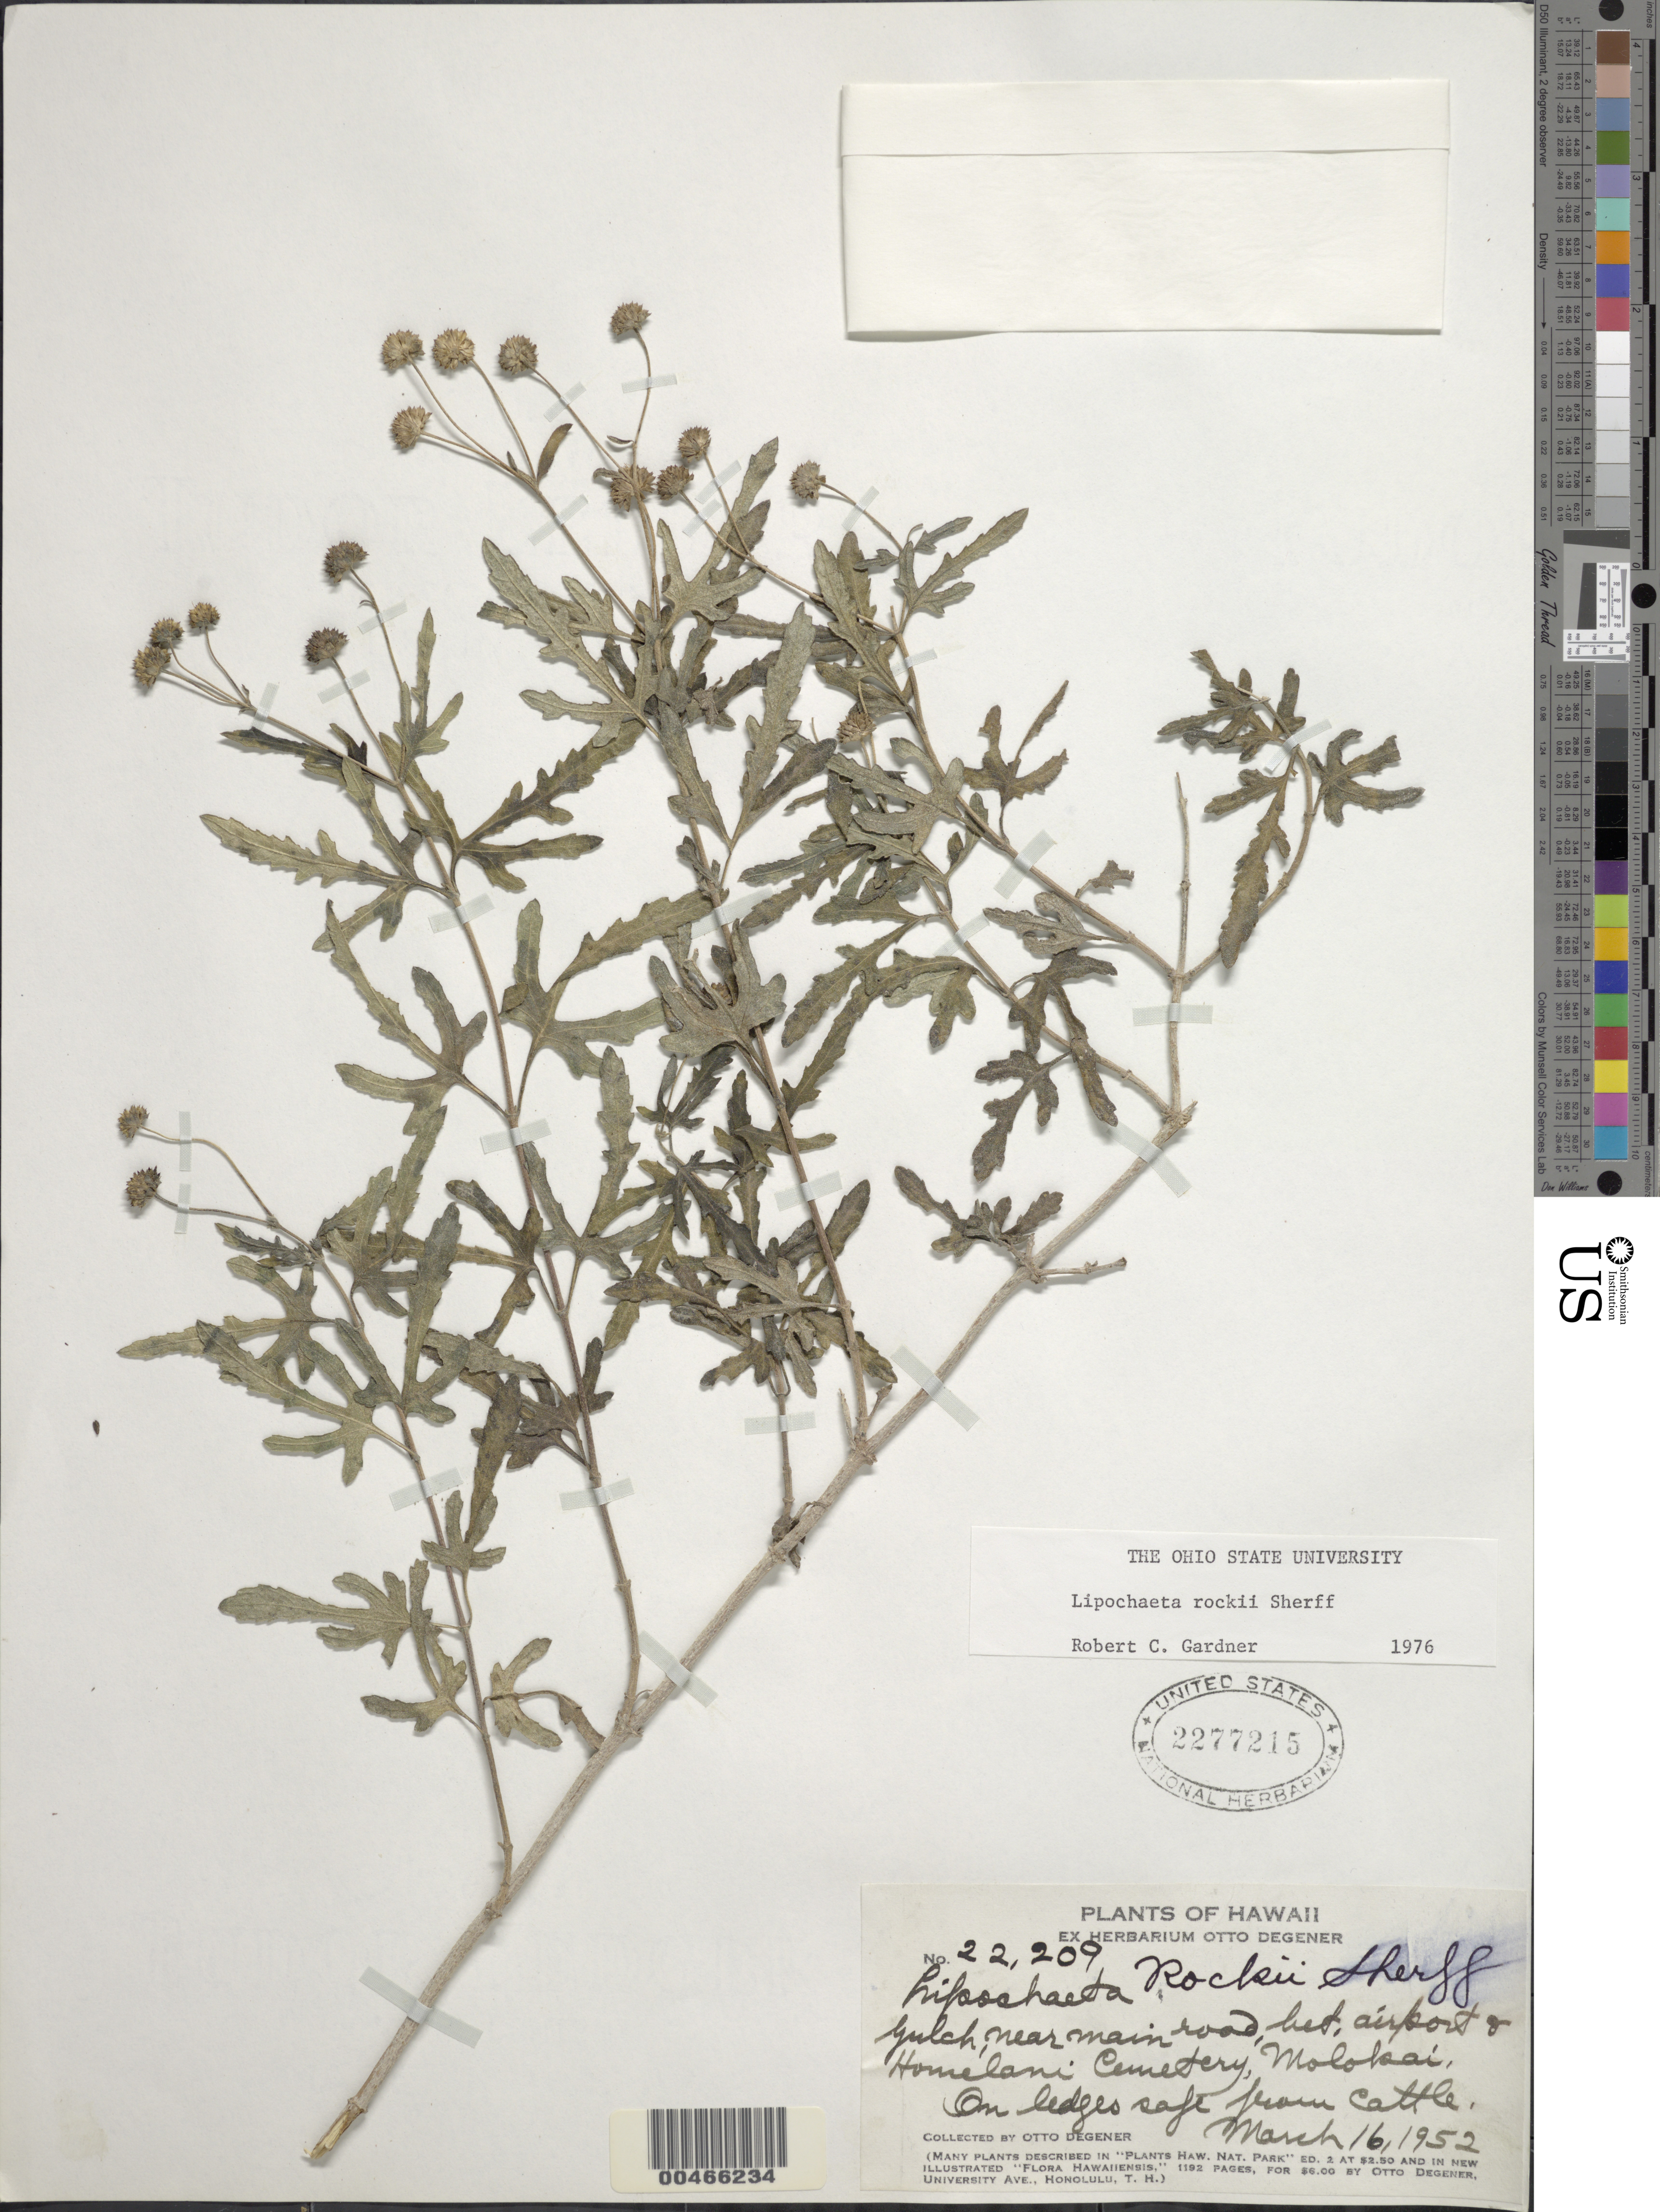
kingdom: Plantae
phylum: Tracheophyta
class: Magnoliopsida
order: Asterales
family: Asteraceae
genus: Lipochaeta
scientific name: Lipochaeta rockii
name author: Sherff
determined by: Gardner, R. C.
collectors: O. Degener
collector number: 22209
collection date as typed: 16 Mar 1952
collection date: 1952-03-16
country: United States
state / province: Hawaii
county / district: Maui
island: Moloka'i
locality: Gulch near main road, between airport and Homelani Cemetery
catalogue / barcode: US 2277215